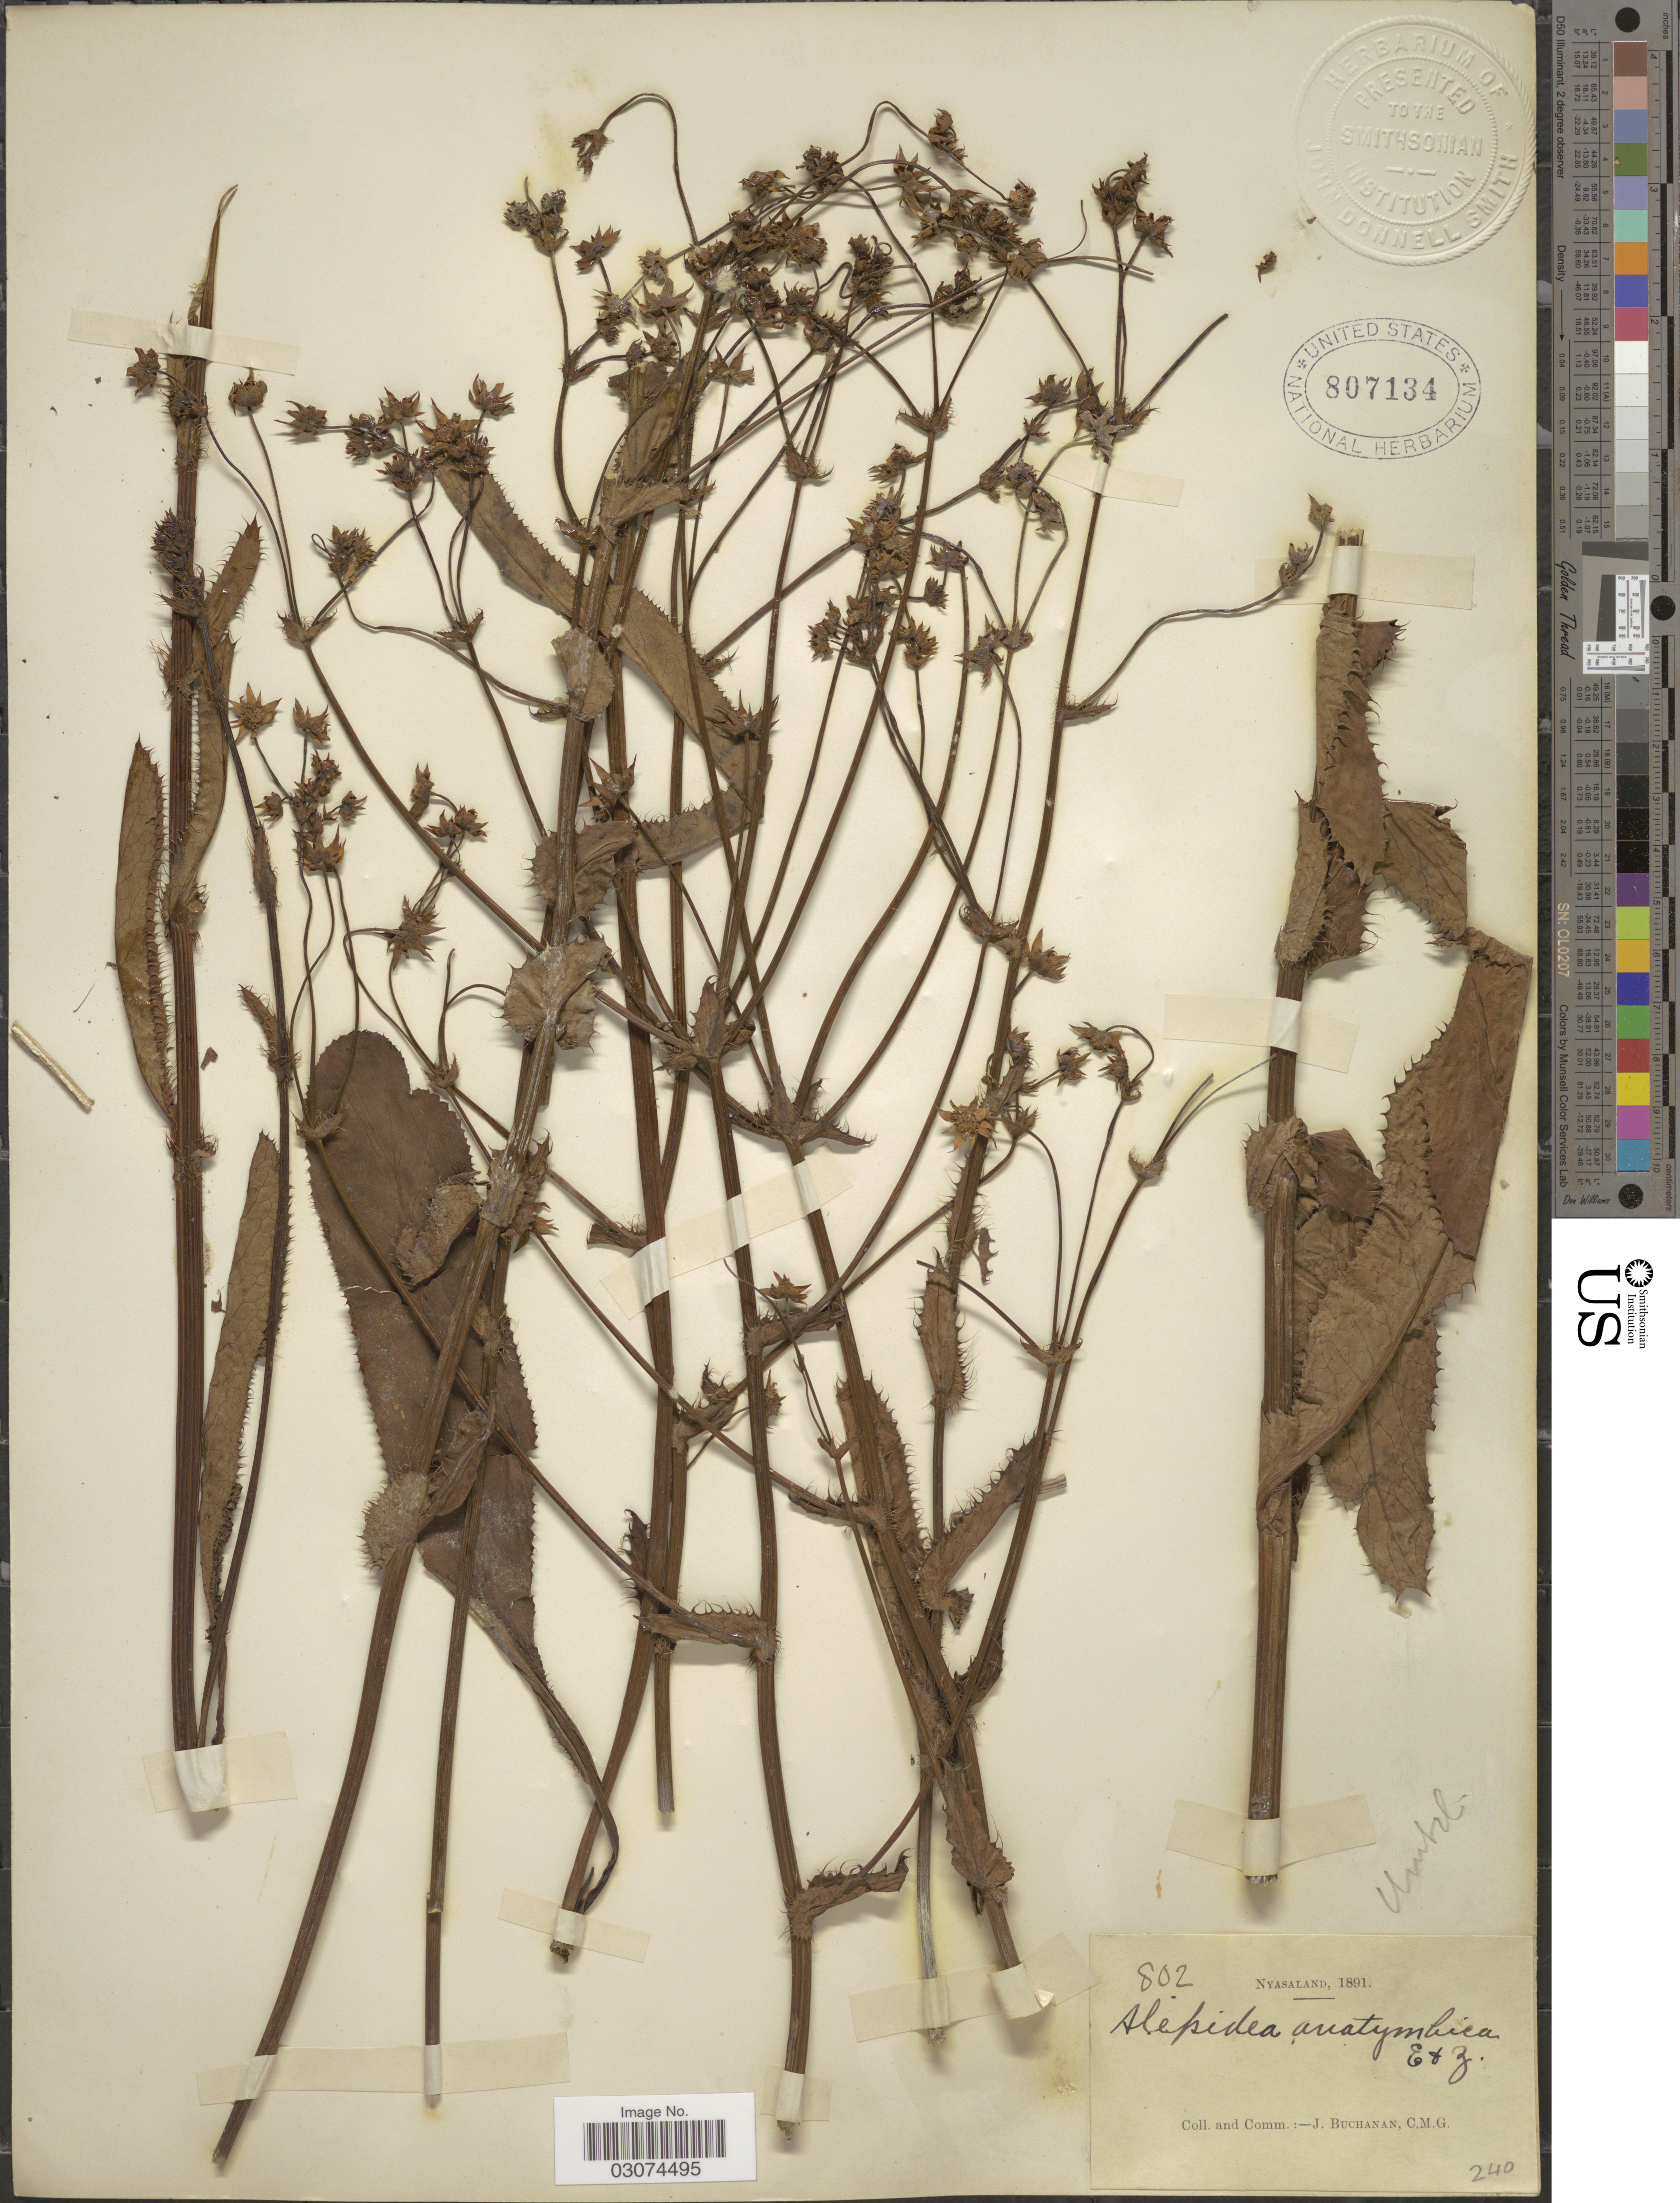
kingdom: Plantae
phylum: Tracheophyta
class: Magnoliopsida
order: Apiales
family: Apiaceae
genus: Alepidea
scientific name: Alepidea amatymbica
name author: Eckl. & Zeyh.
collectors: J. Buchanan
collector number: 802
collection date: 1891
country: Malawi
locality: Nyasaland.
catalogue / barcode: US 807134